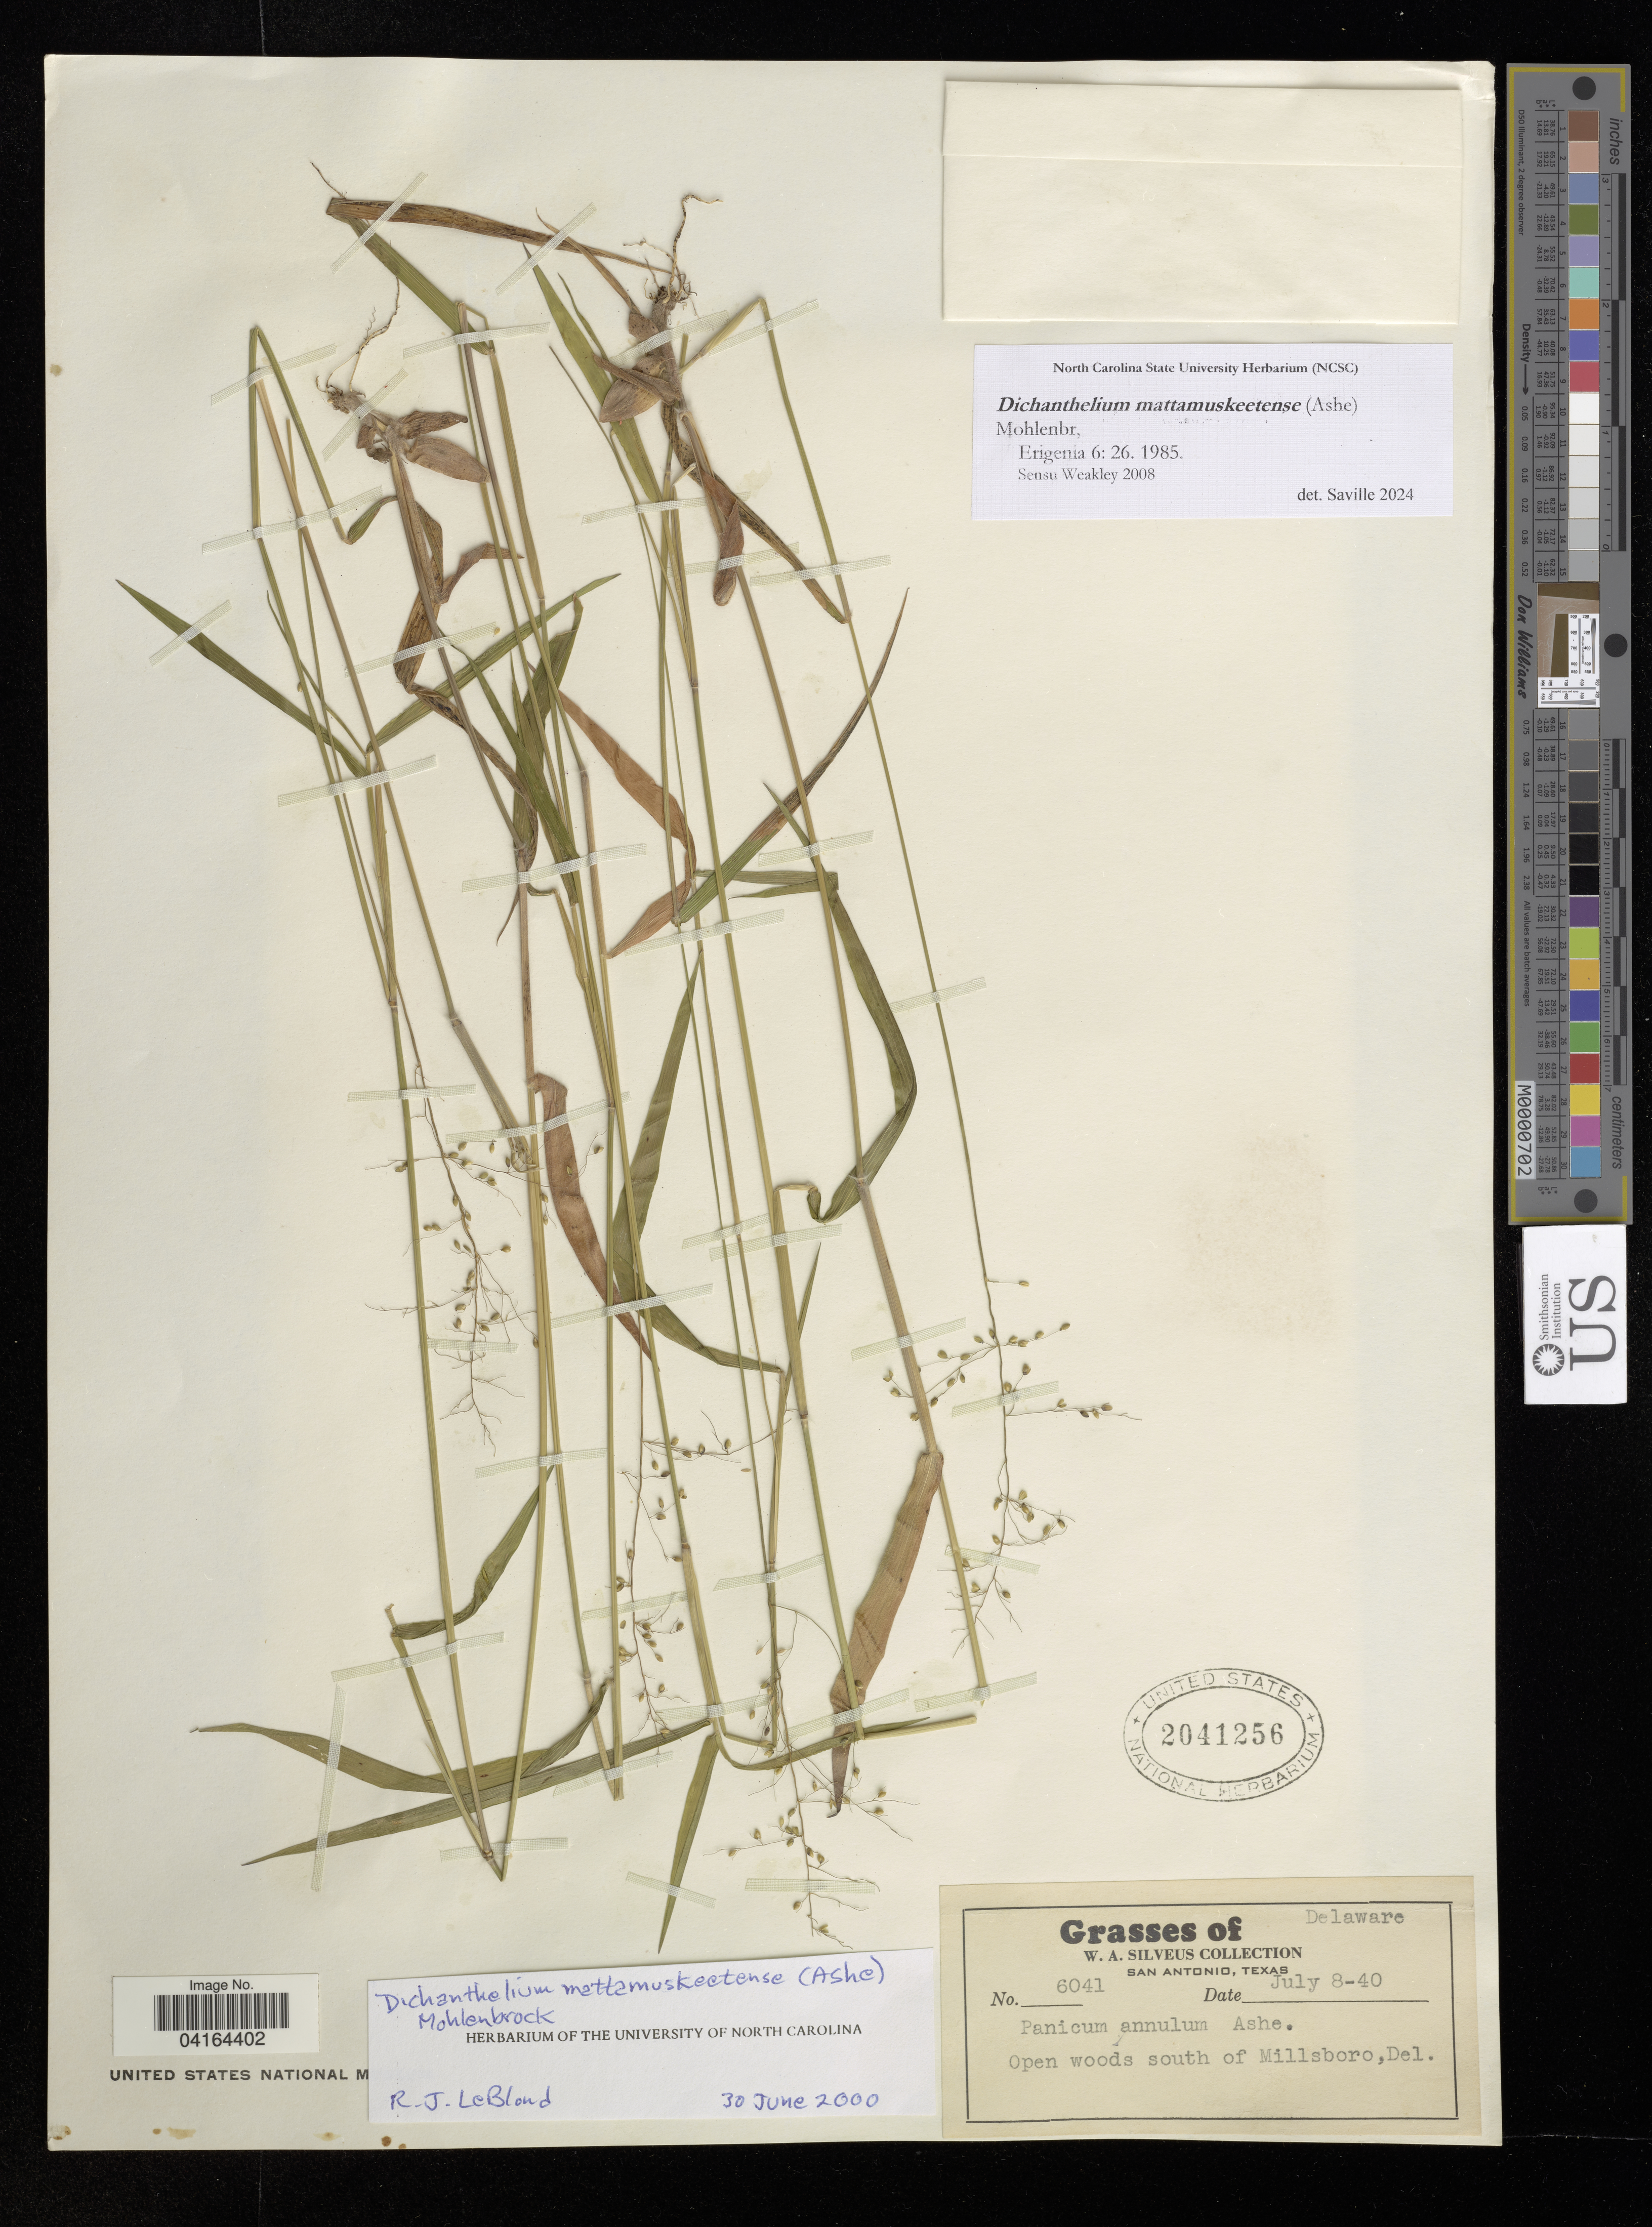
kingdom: Plantae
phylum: Tracheophyta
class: Liliopsida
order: Poales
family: Poaceae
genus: Dichanthelium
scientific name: Dichanthelium mattamuskeetense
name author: (Ashe) Mohlenbr.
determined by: Saville, A. C., (NCSC), North Carolina State University (UNITED STATES)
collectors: W. Silveus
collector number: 6041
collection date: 1940-07-08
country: United States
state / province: Delaware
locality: Open woods south of Missboro.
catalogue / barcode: US 2041256